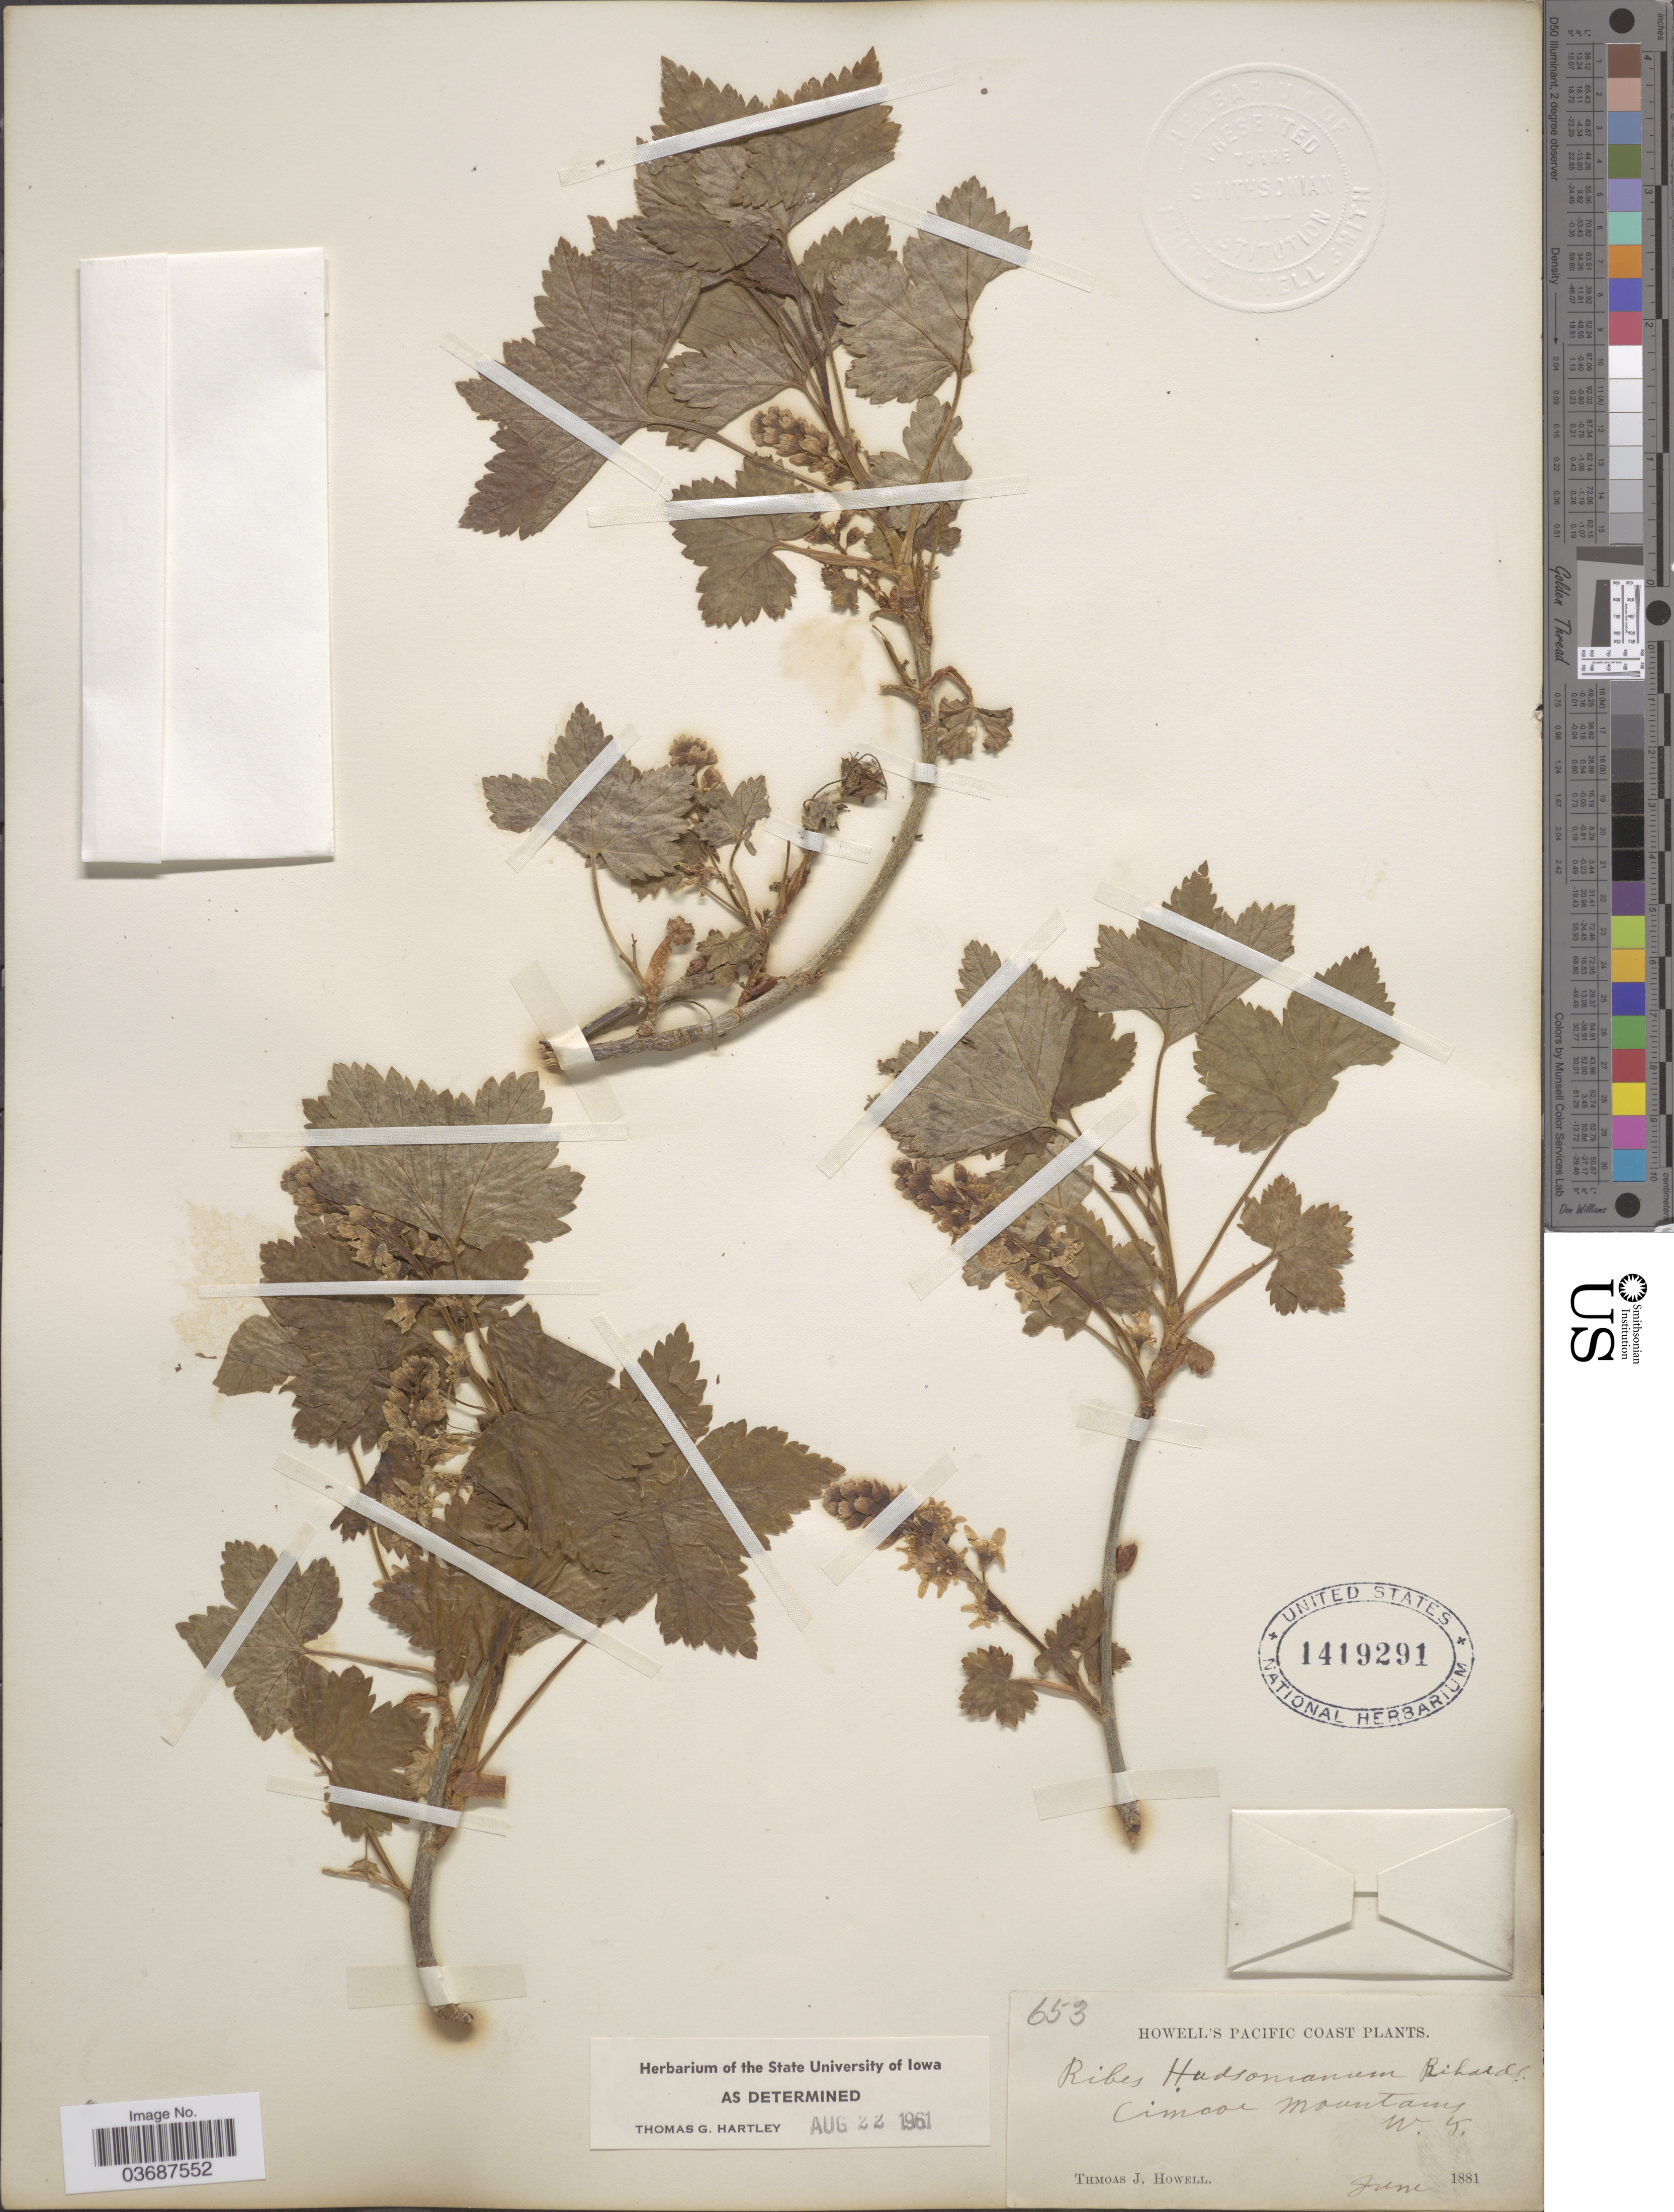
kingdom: Plantae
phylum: Tracheophyta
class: Magnoliopsida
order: Saxifragales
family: Grossulariaceae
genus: Ribes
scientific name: Ribes hudsonianum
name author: Richardson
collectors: T. J. Howell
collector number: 653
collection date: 1881-06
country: United States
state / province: Washington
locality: Howell's Pacific Coast. Cimcoe Mountains W. T.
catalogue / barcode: US 1419291